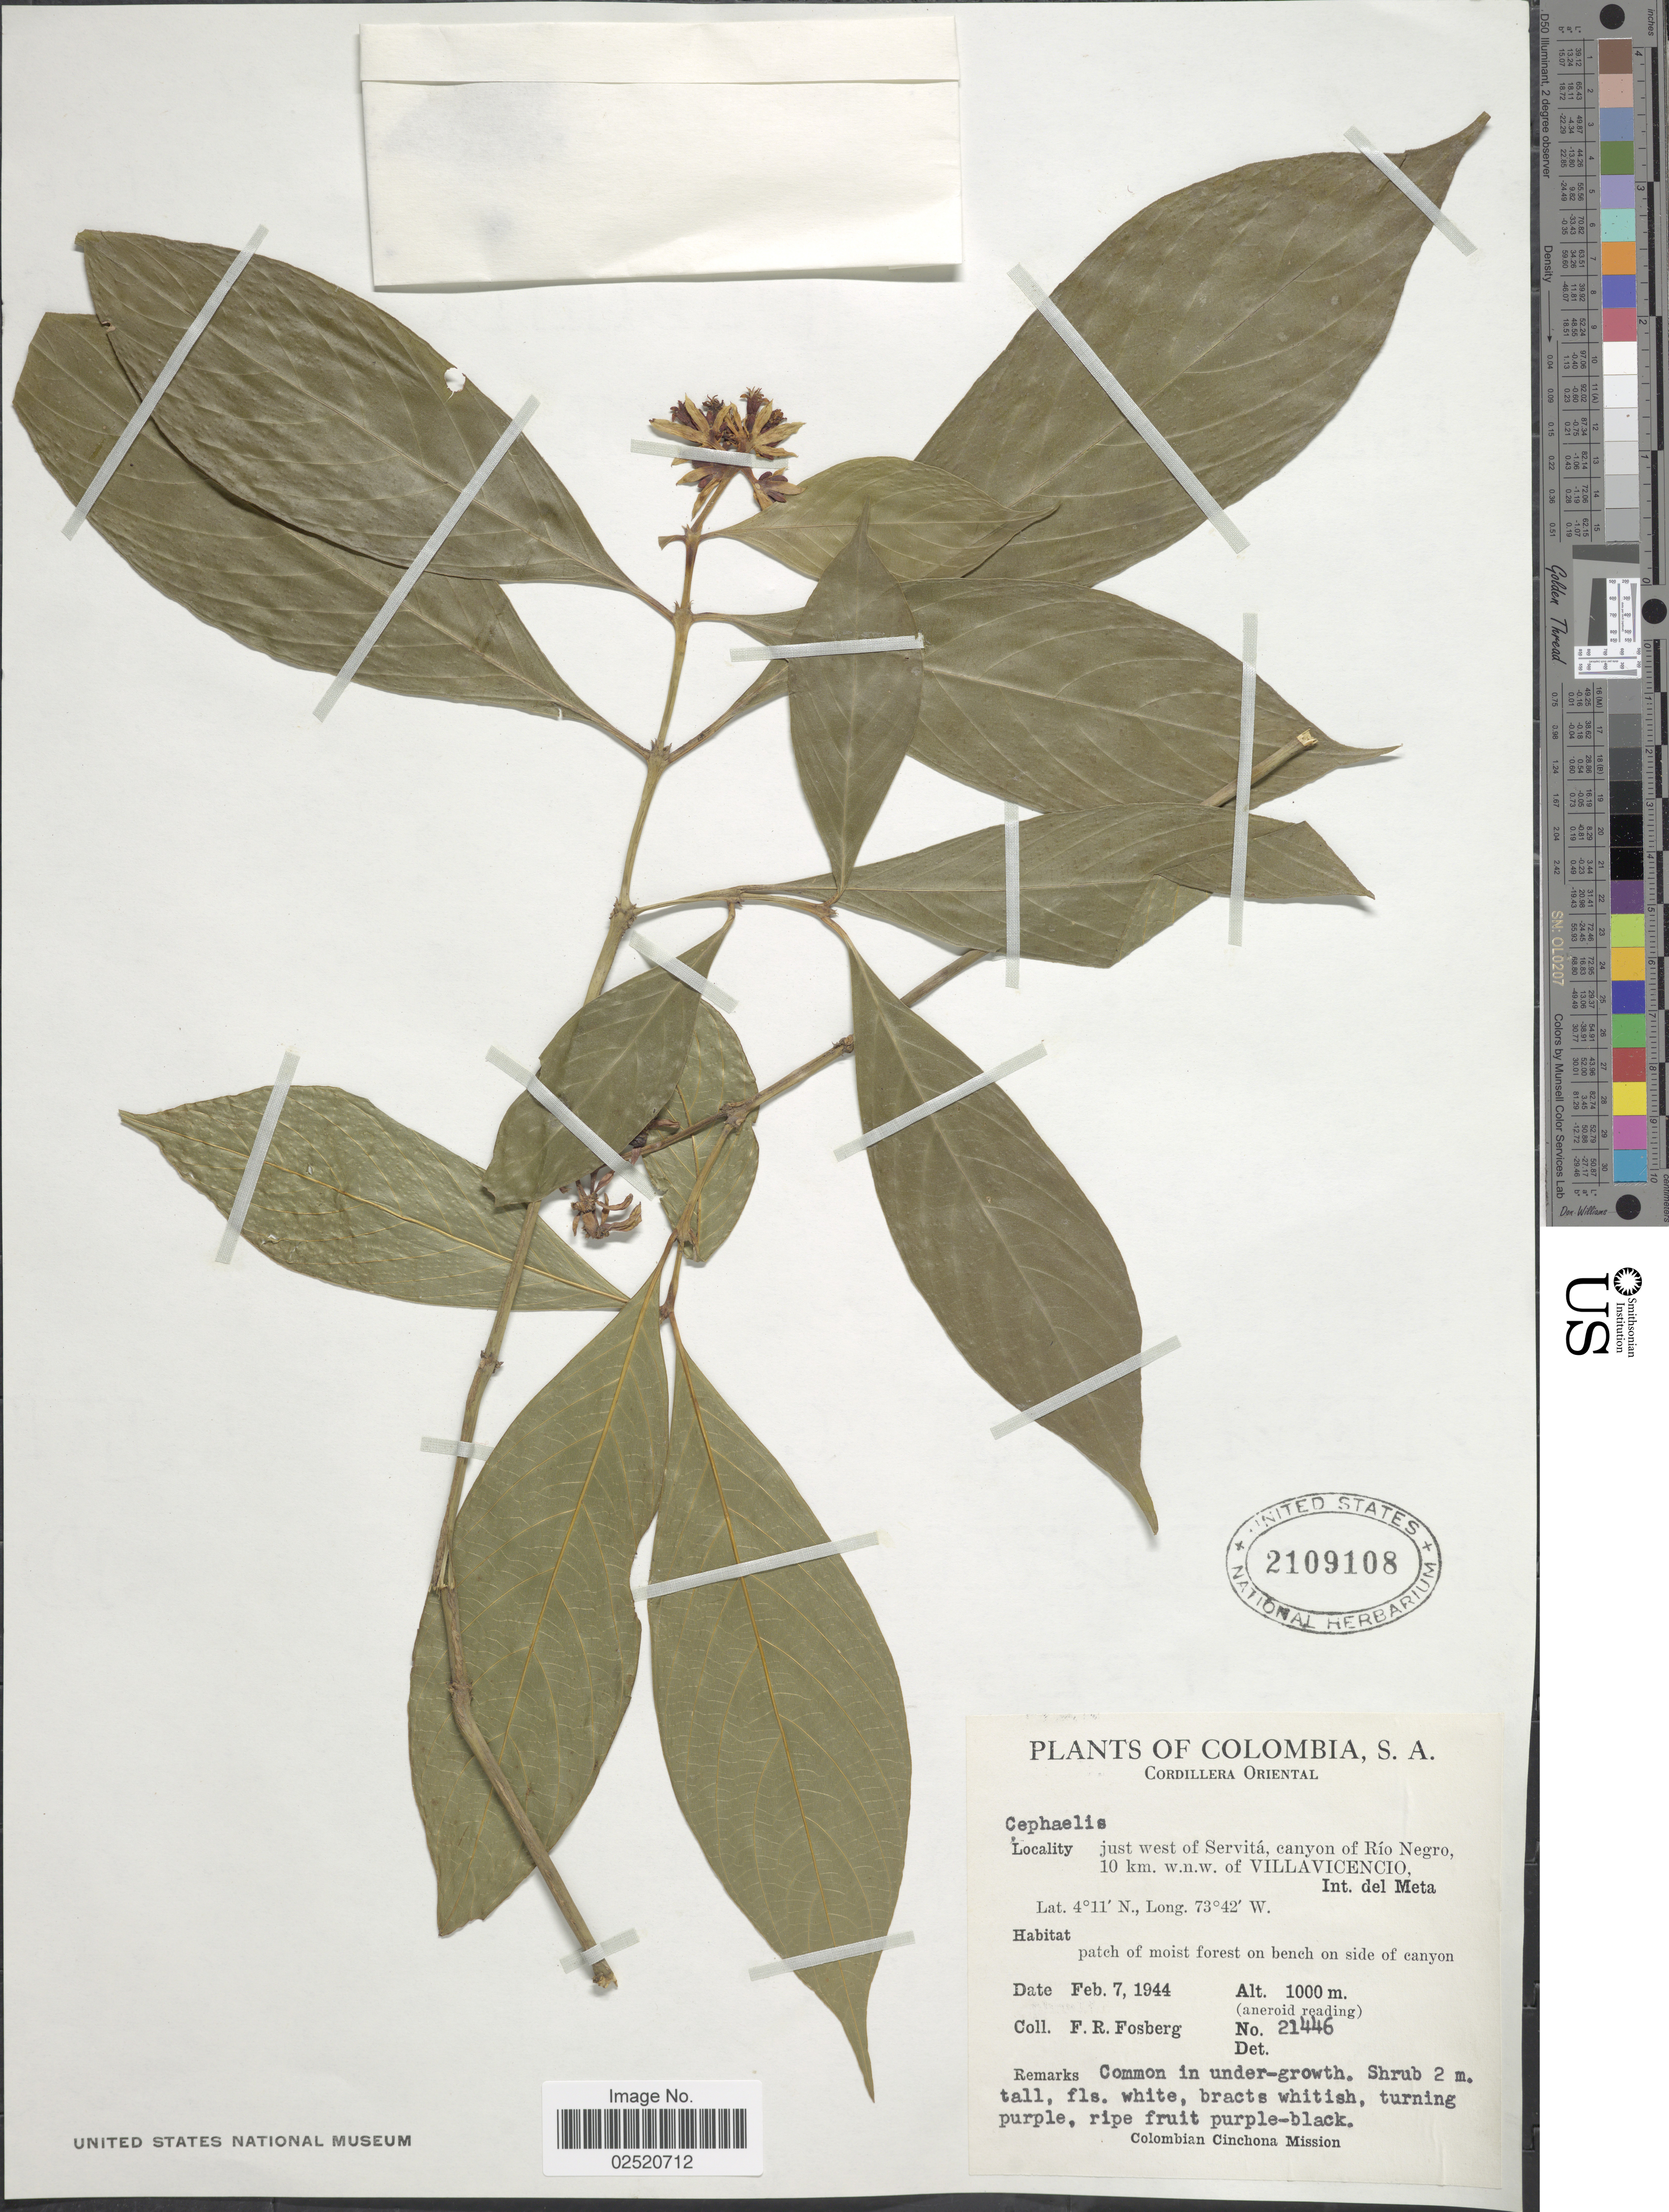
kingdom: Plantae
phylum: Tracheophyta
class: Magnoliopsida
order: Gentianales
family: Rubiaceae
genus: Psychotria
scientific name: Psychotria sp.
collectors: F. R. Fosberg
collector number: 21446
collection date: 1944-02-07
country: Colombia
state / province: Meta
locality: Cordillera Oriental. Just west of Servitá, canyon of Río Negro, 10 km. w.n.w. of Villavicencio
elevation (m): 1000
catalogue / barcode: US 2109108